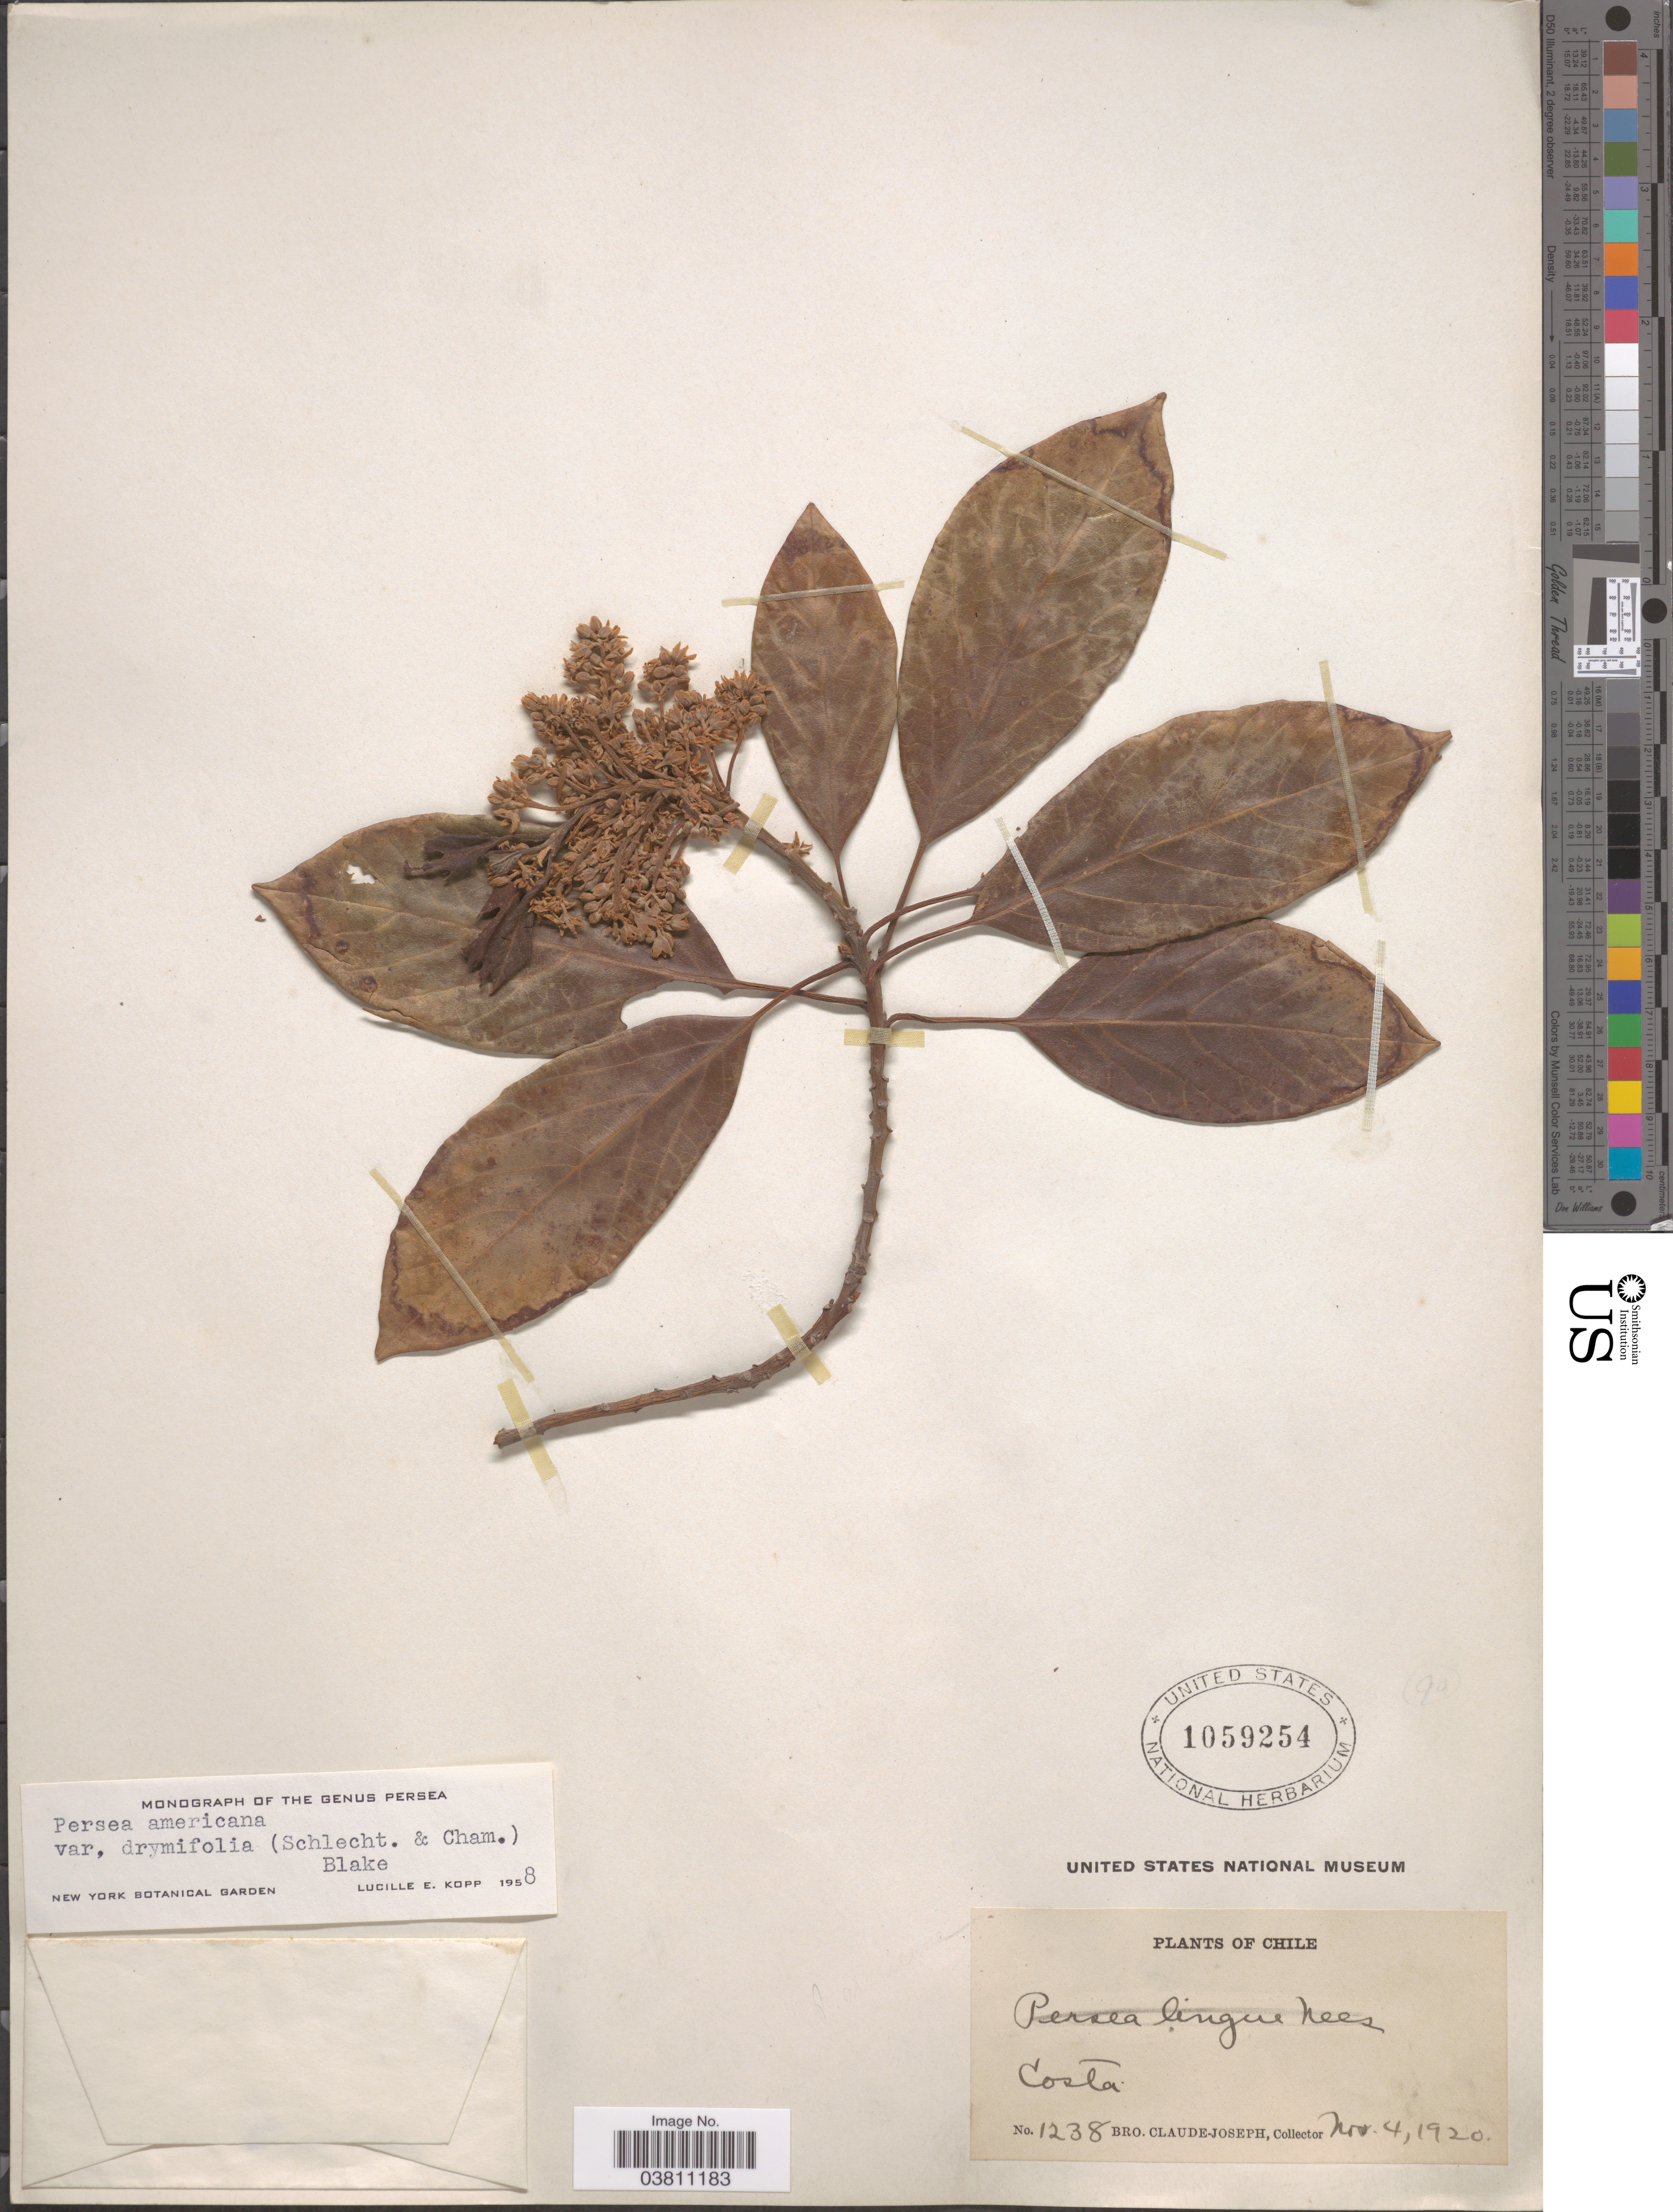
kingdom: Plantae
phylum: Tracheophyta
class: Magnoliopsida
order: Laurales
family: Lauraceae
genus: Persea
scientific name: Persea americana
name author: Mill.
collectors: Bro. Claude-Joseph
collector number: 1238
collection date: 1920-11-04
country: Chile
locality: Costa.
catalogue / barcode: US 1059254